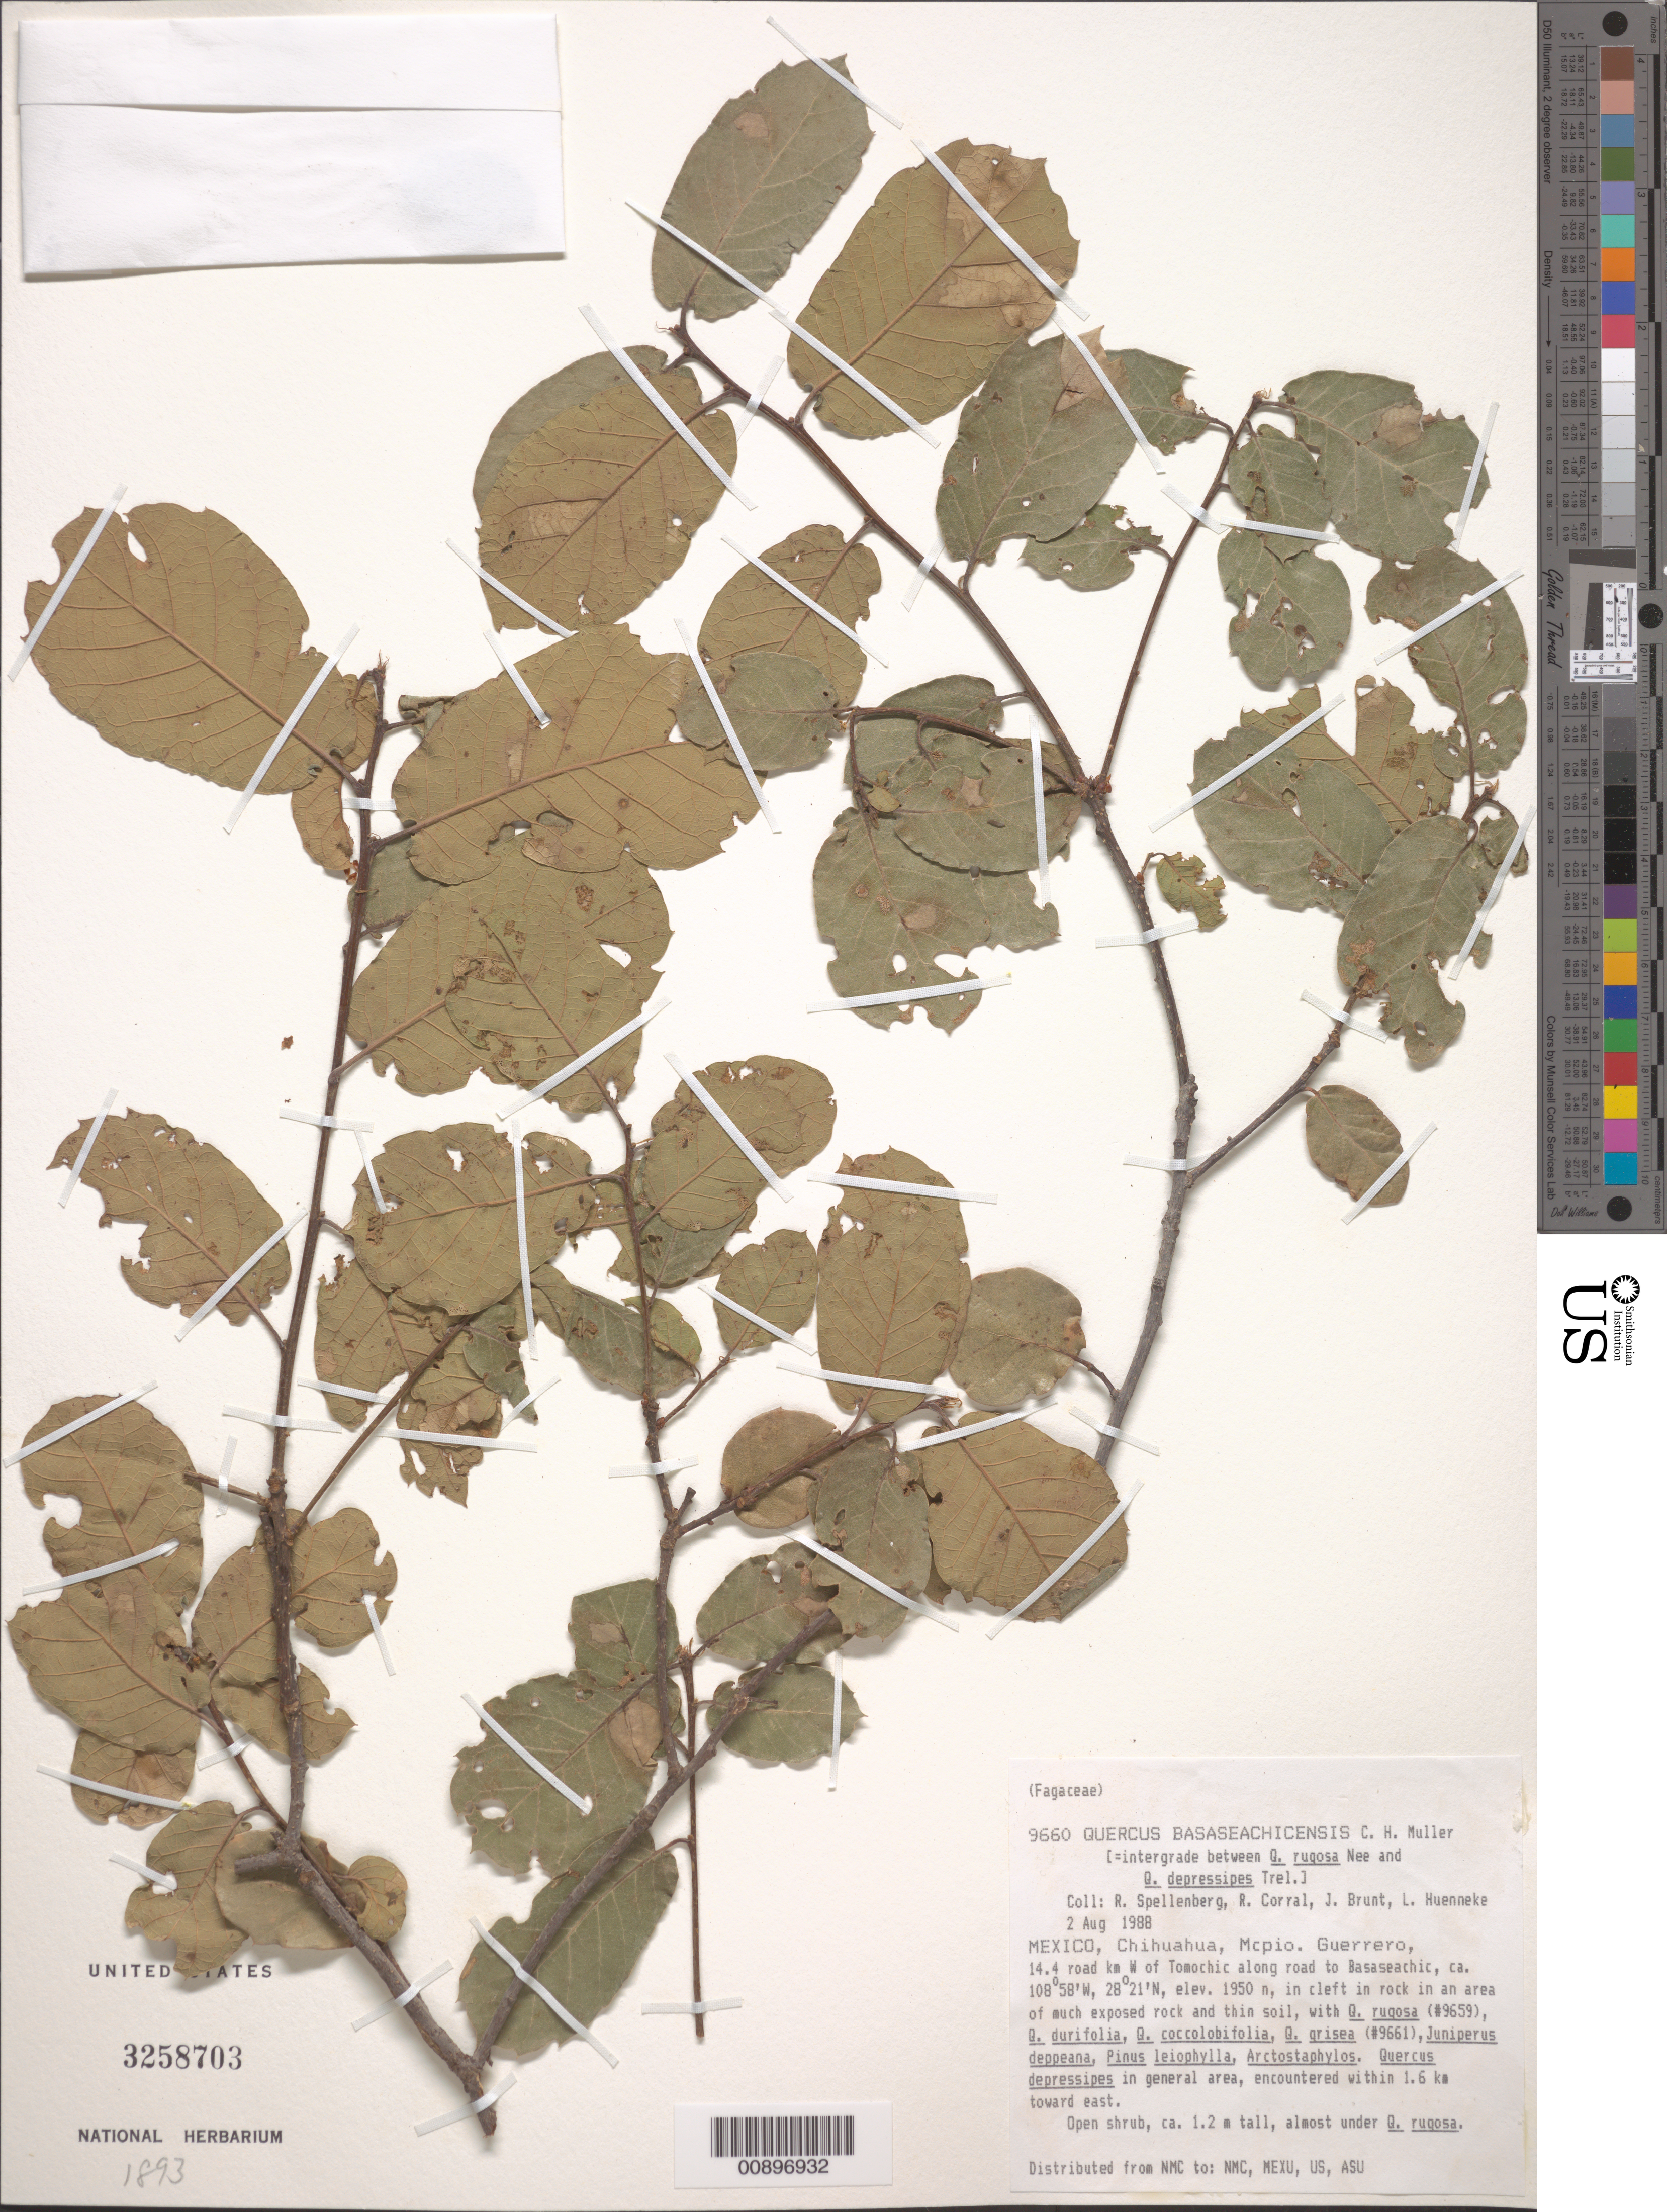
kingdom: Plantae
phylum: Tracheophyta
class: Magnoliopsida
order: Fagales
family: Fagaceae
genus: Quercus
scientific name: Quercus basaseachicensis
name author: C.H. Müll.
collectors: R. W. Spellenberg, R. Corral, J. Brunt & L. Huenneke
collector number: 9660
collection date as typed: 02 Aug 1988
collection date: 1988-08-02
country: Mexico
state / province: Chihuahua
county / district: Guerrero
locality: Chihuahua, Mpio. Guerrero, 14.4 road km W of Tomochic along road to Basaseachic.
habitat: In cleft in rock in an area much exposed rock & thin soil, with Q. rugosa (#9659), Q. durifolia, Q. coccolobifolia, Q. grisea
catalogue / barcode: US 3258703